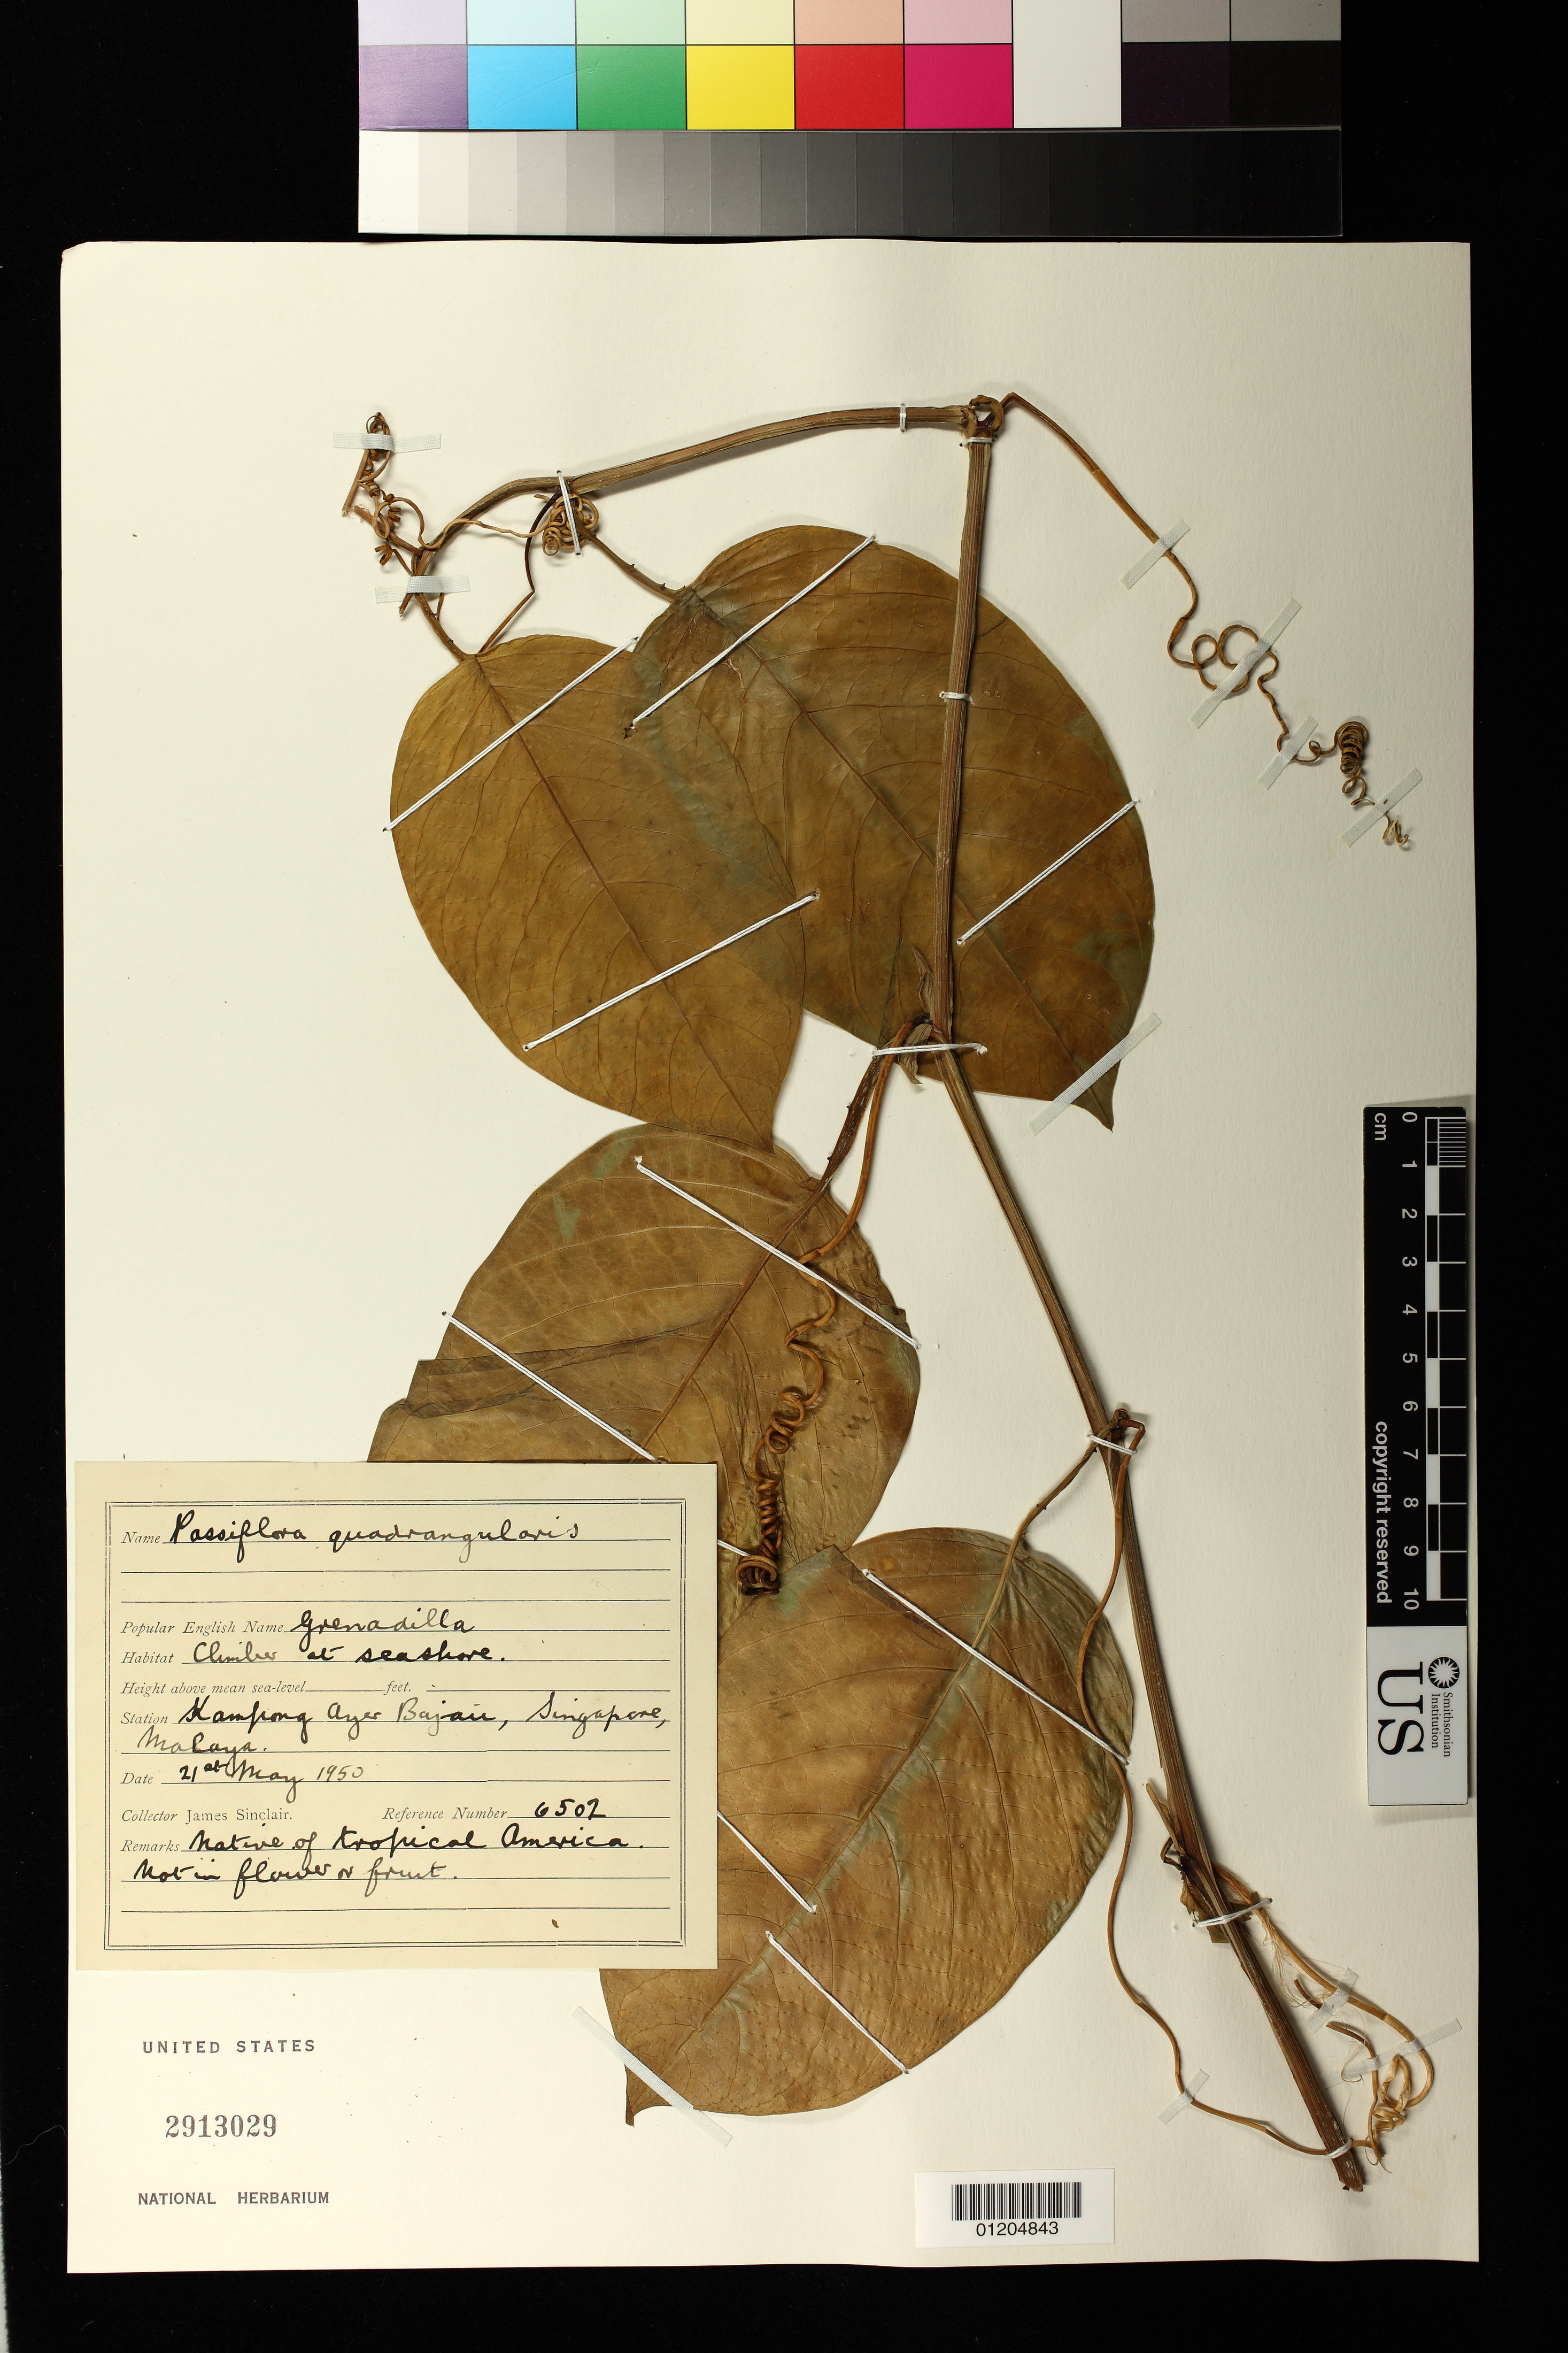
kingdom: Plantae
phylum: Tracheophyta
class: Magnoliopsida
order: Malpighiales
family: Passifloraceae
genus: Passiflora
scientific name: Passiflora quadrangularis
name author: L.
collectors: J. Sinclair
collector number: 6502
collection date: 1950-05-21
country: Singapore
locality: Kampong Ayer Bajau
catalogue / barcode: US 2913029